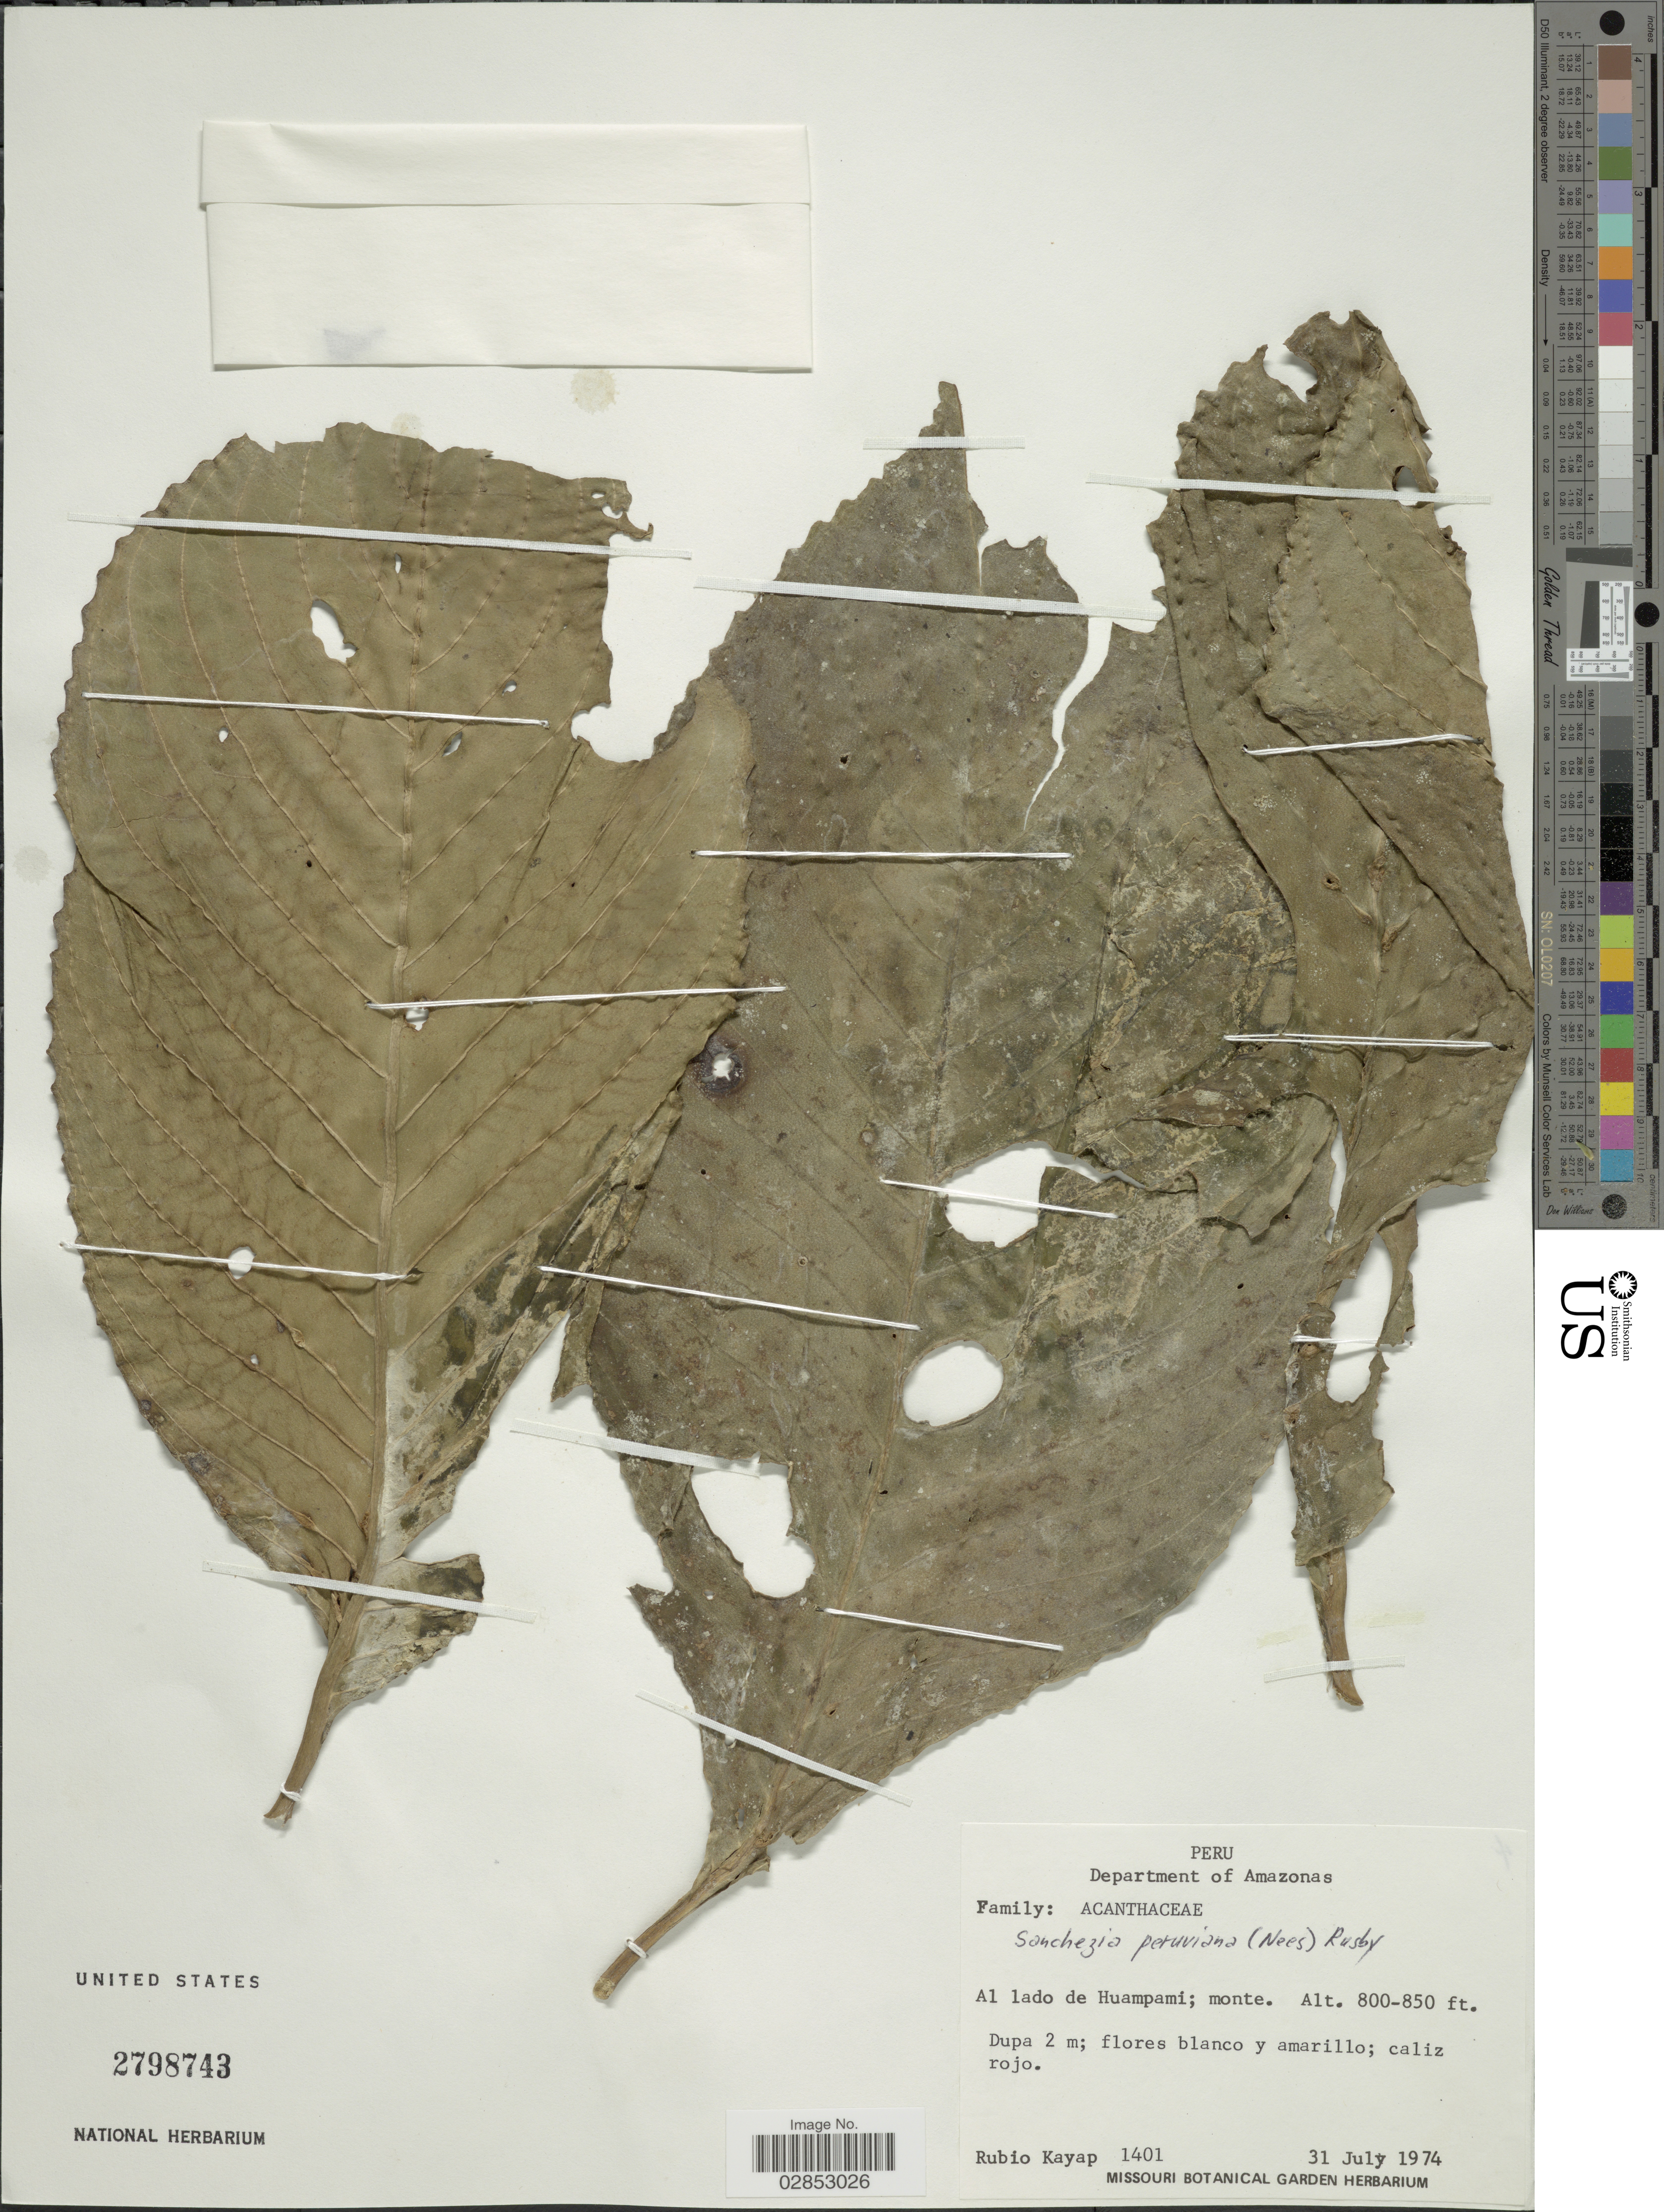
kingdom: Plantae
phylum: Tracheophyta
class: Magnoliopsida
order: Lamiales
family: Acanthaceae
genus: Sanchezia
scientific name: Sanchezia oblonga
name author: Ruiz & Pav.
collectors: R. Kayap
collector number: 1401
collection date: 1974-07-31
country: Peru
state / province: Amazonas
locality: Department of Amazonas, Al lado de Huampami; monte.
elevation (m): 244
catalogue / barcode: US 2798743